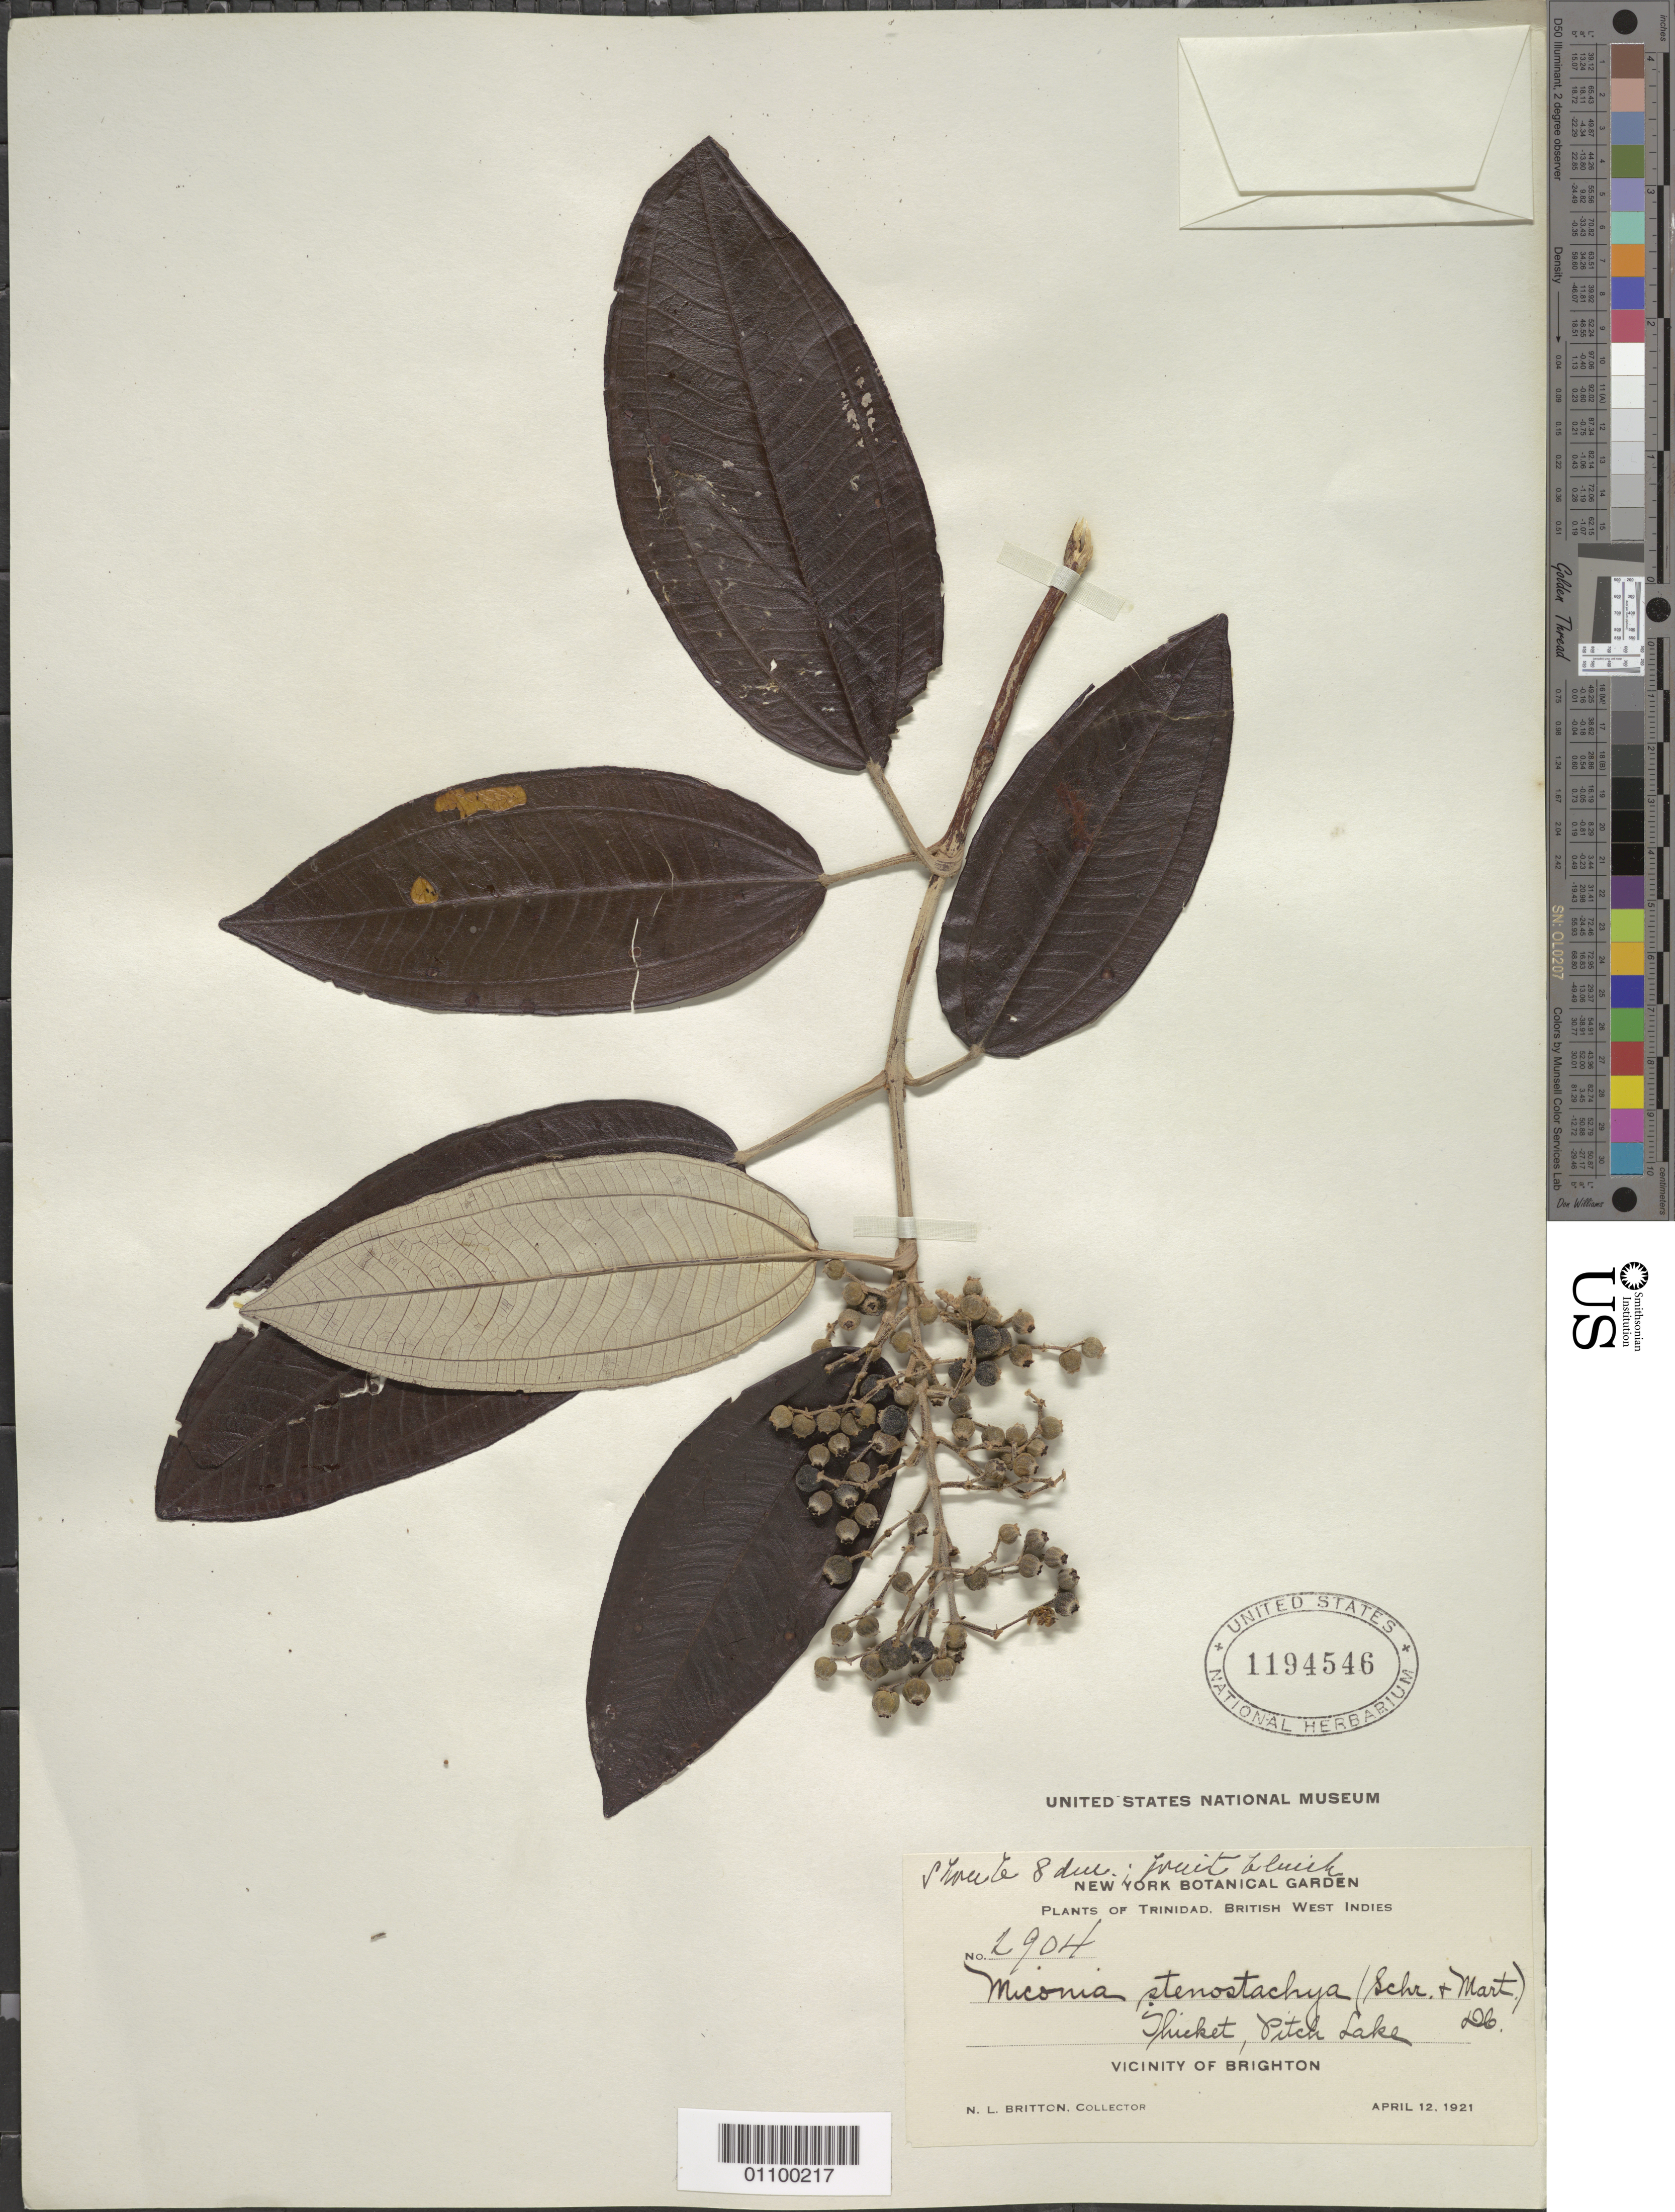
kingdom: Plantae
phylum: Tracheophyta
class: Magnoliopsida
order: Myrtales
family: Melastomataceae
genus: Miconia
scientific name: Miconia stenostachya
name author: DC.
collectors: N. Britton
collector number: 2904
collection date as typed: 12 Apr 1921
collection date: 1921-04-12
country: Trinidad and Tobago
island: Trinidad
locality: vicinity of Brighton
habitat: thicket, Pitch Lake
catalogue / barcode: US 1194546